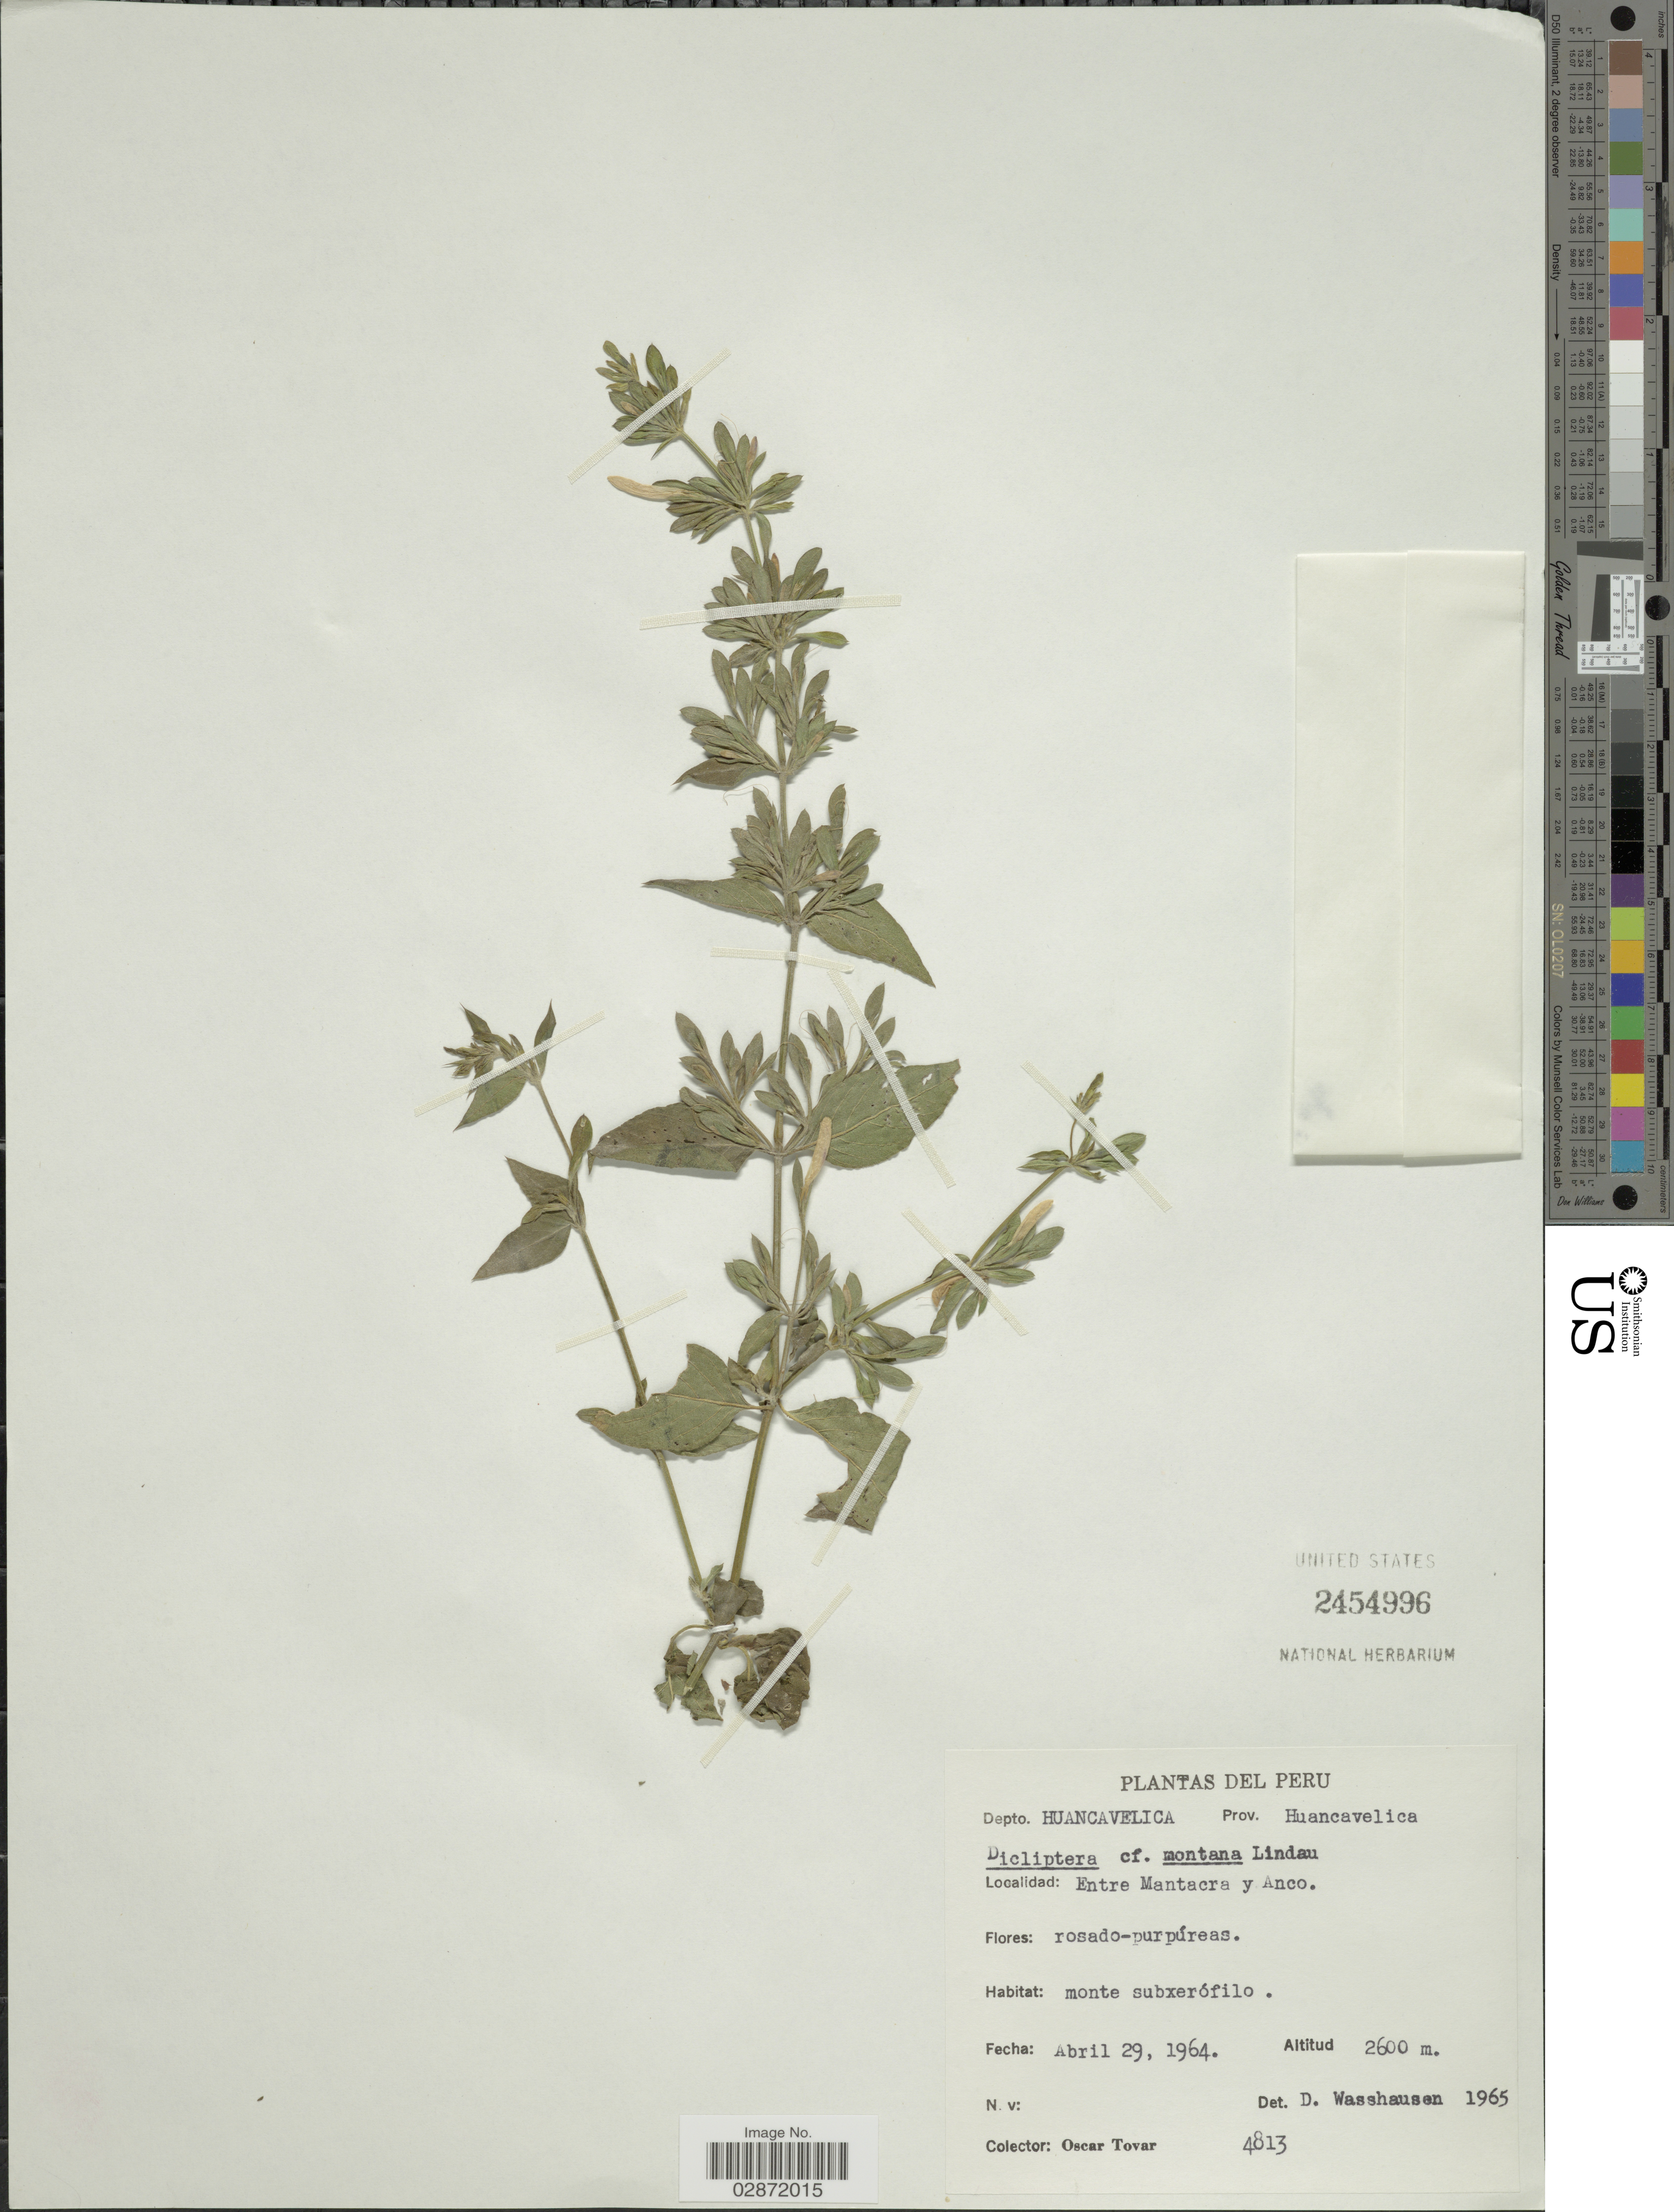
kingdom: Plantae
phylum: Tracheophyta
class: Magnoliopsida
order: Lamiales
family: Acanthaceae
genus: Dicliptera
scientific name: Dicliptera montana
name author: Lindau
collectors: Ó. Tovar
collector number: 4813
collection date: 1964-04-29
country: Peru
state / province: Huancavelica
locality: Depto. Huancavelica. Prov. Huancavelica. Entre Mantacra y Anco.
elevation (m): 2600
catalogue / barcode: US 2454996